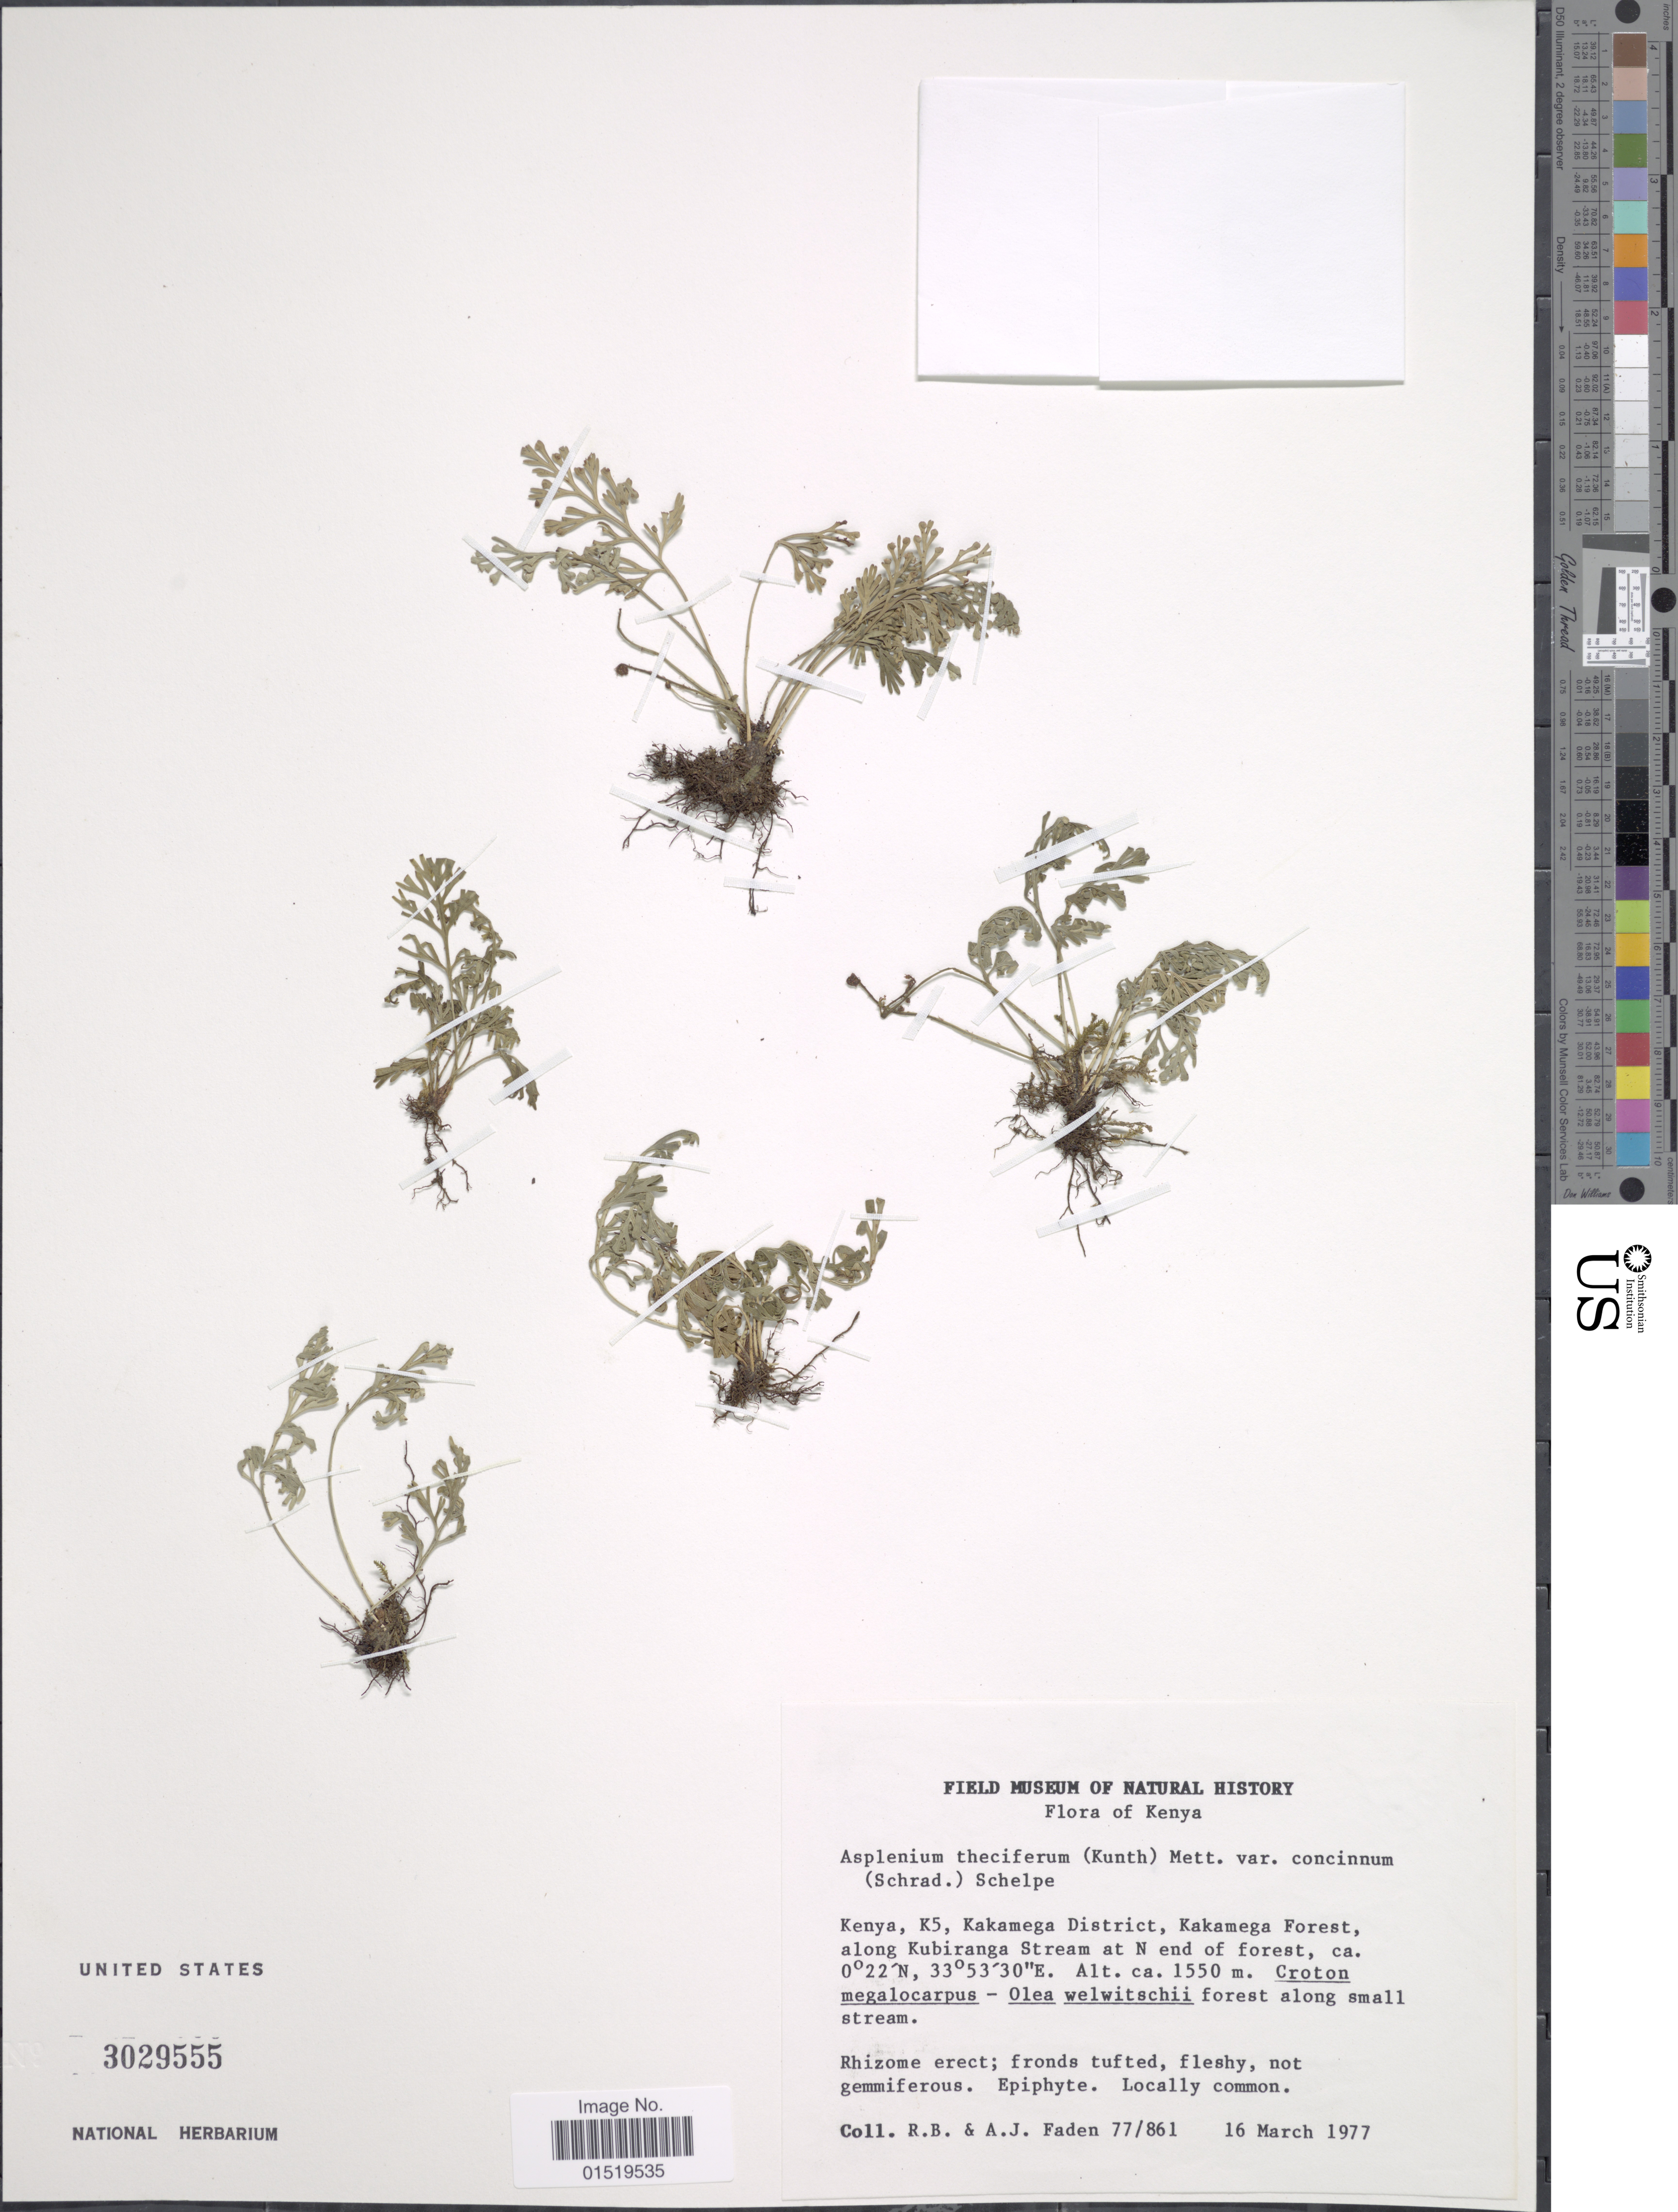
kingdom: Plantae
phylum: Tracheophyta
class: Polypodiopsida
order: Polypodiales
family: Aspleniaceae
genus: Asplenium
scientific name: Asplenium theciferum var. concinnum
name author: (Schrad.) Schelpe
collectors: R. B. Faden & A. J. Faden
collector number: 77/861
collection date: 1977-03-16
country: Kenya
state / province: Kakamega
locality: K5, Kakamega District, Kakamega Forest, along Kubiranga Stream at N end of forest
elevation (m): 1550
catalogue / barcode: US 3029555